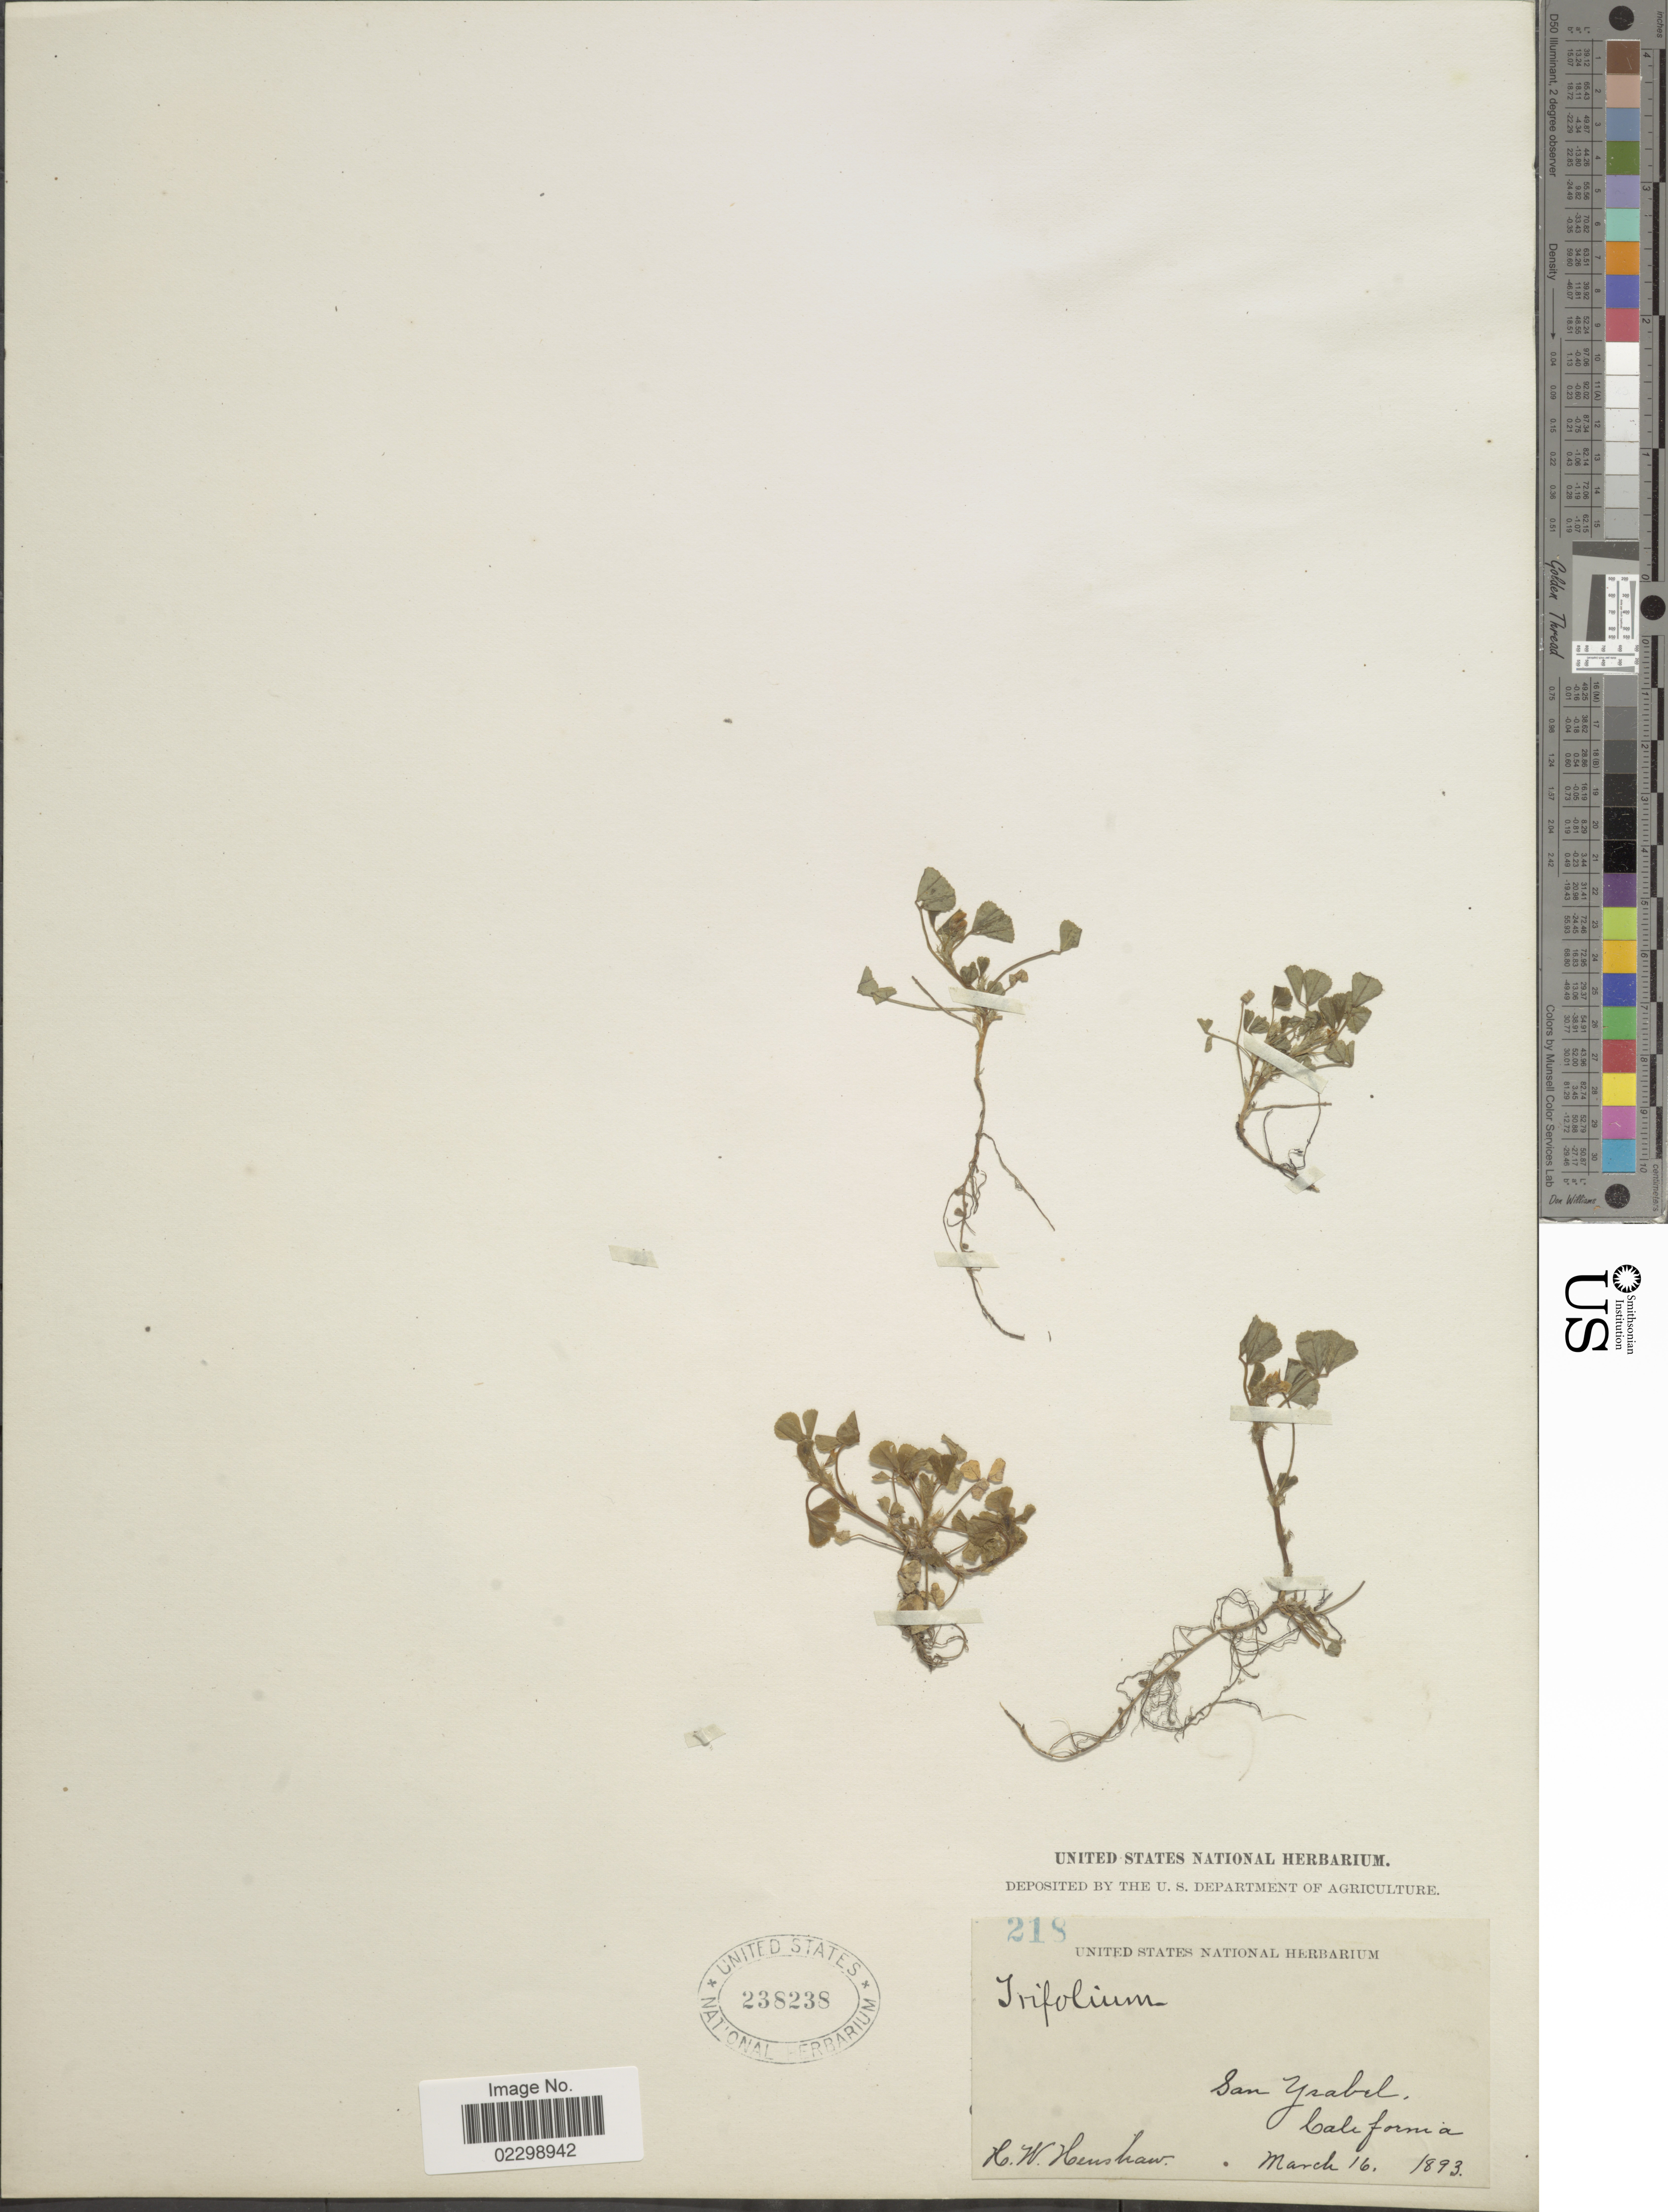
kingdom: Plantae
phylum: Tracheophyta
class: Magnoliopsida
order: Fabales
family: Fabaceae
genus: Trifolium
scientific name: Trifolium strictum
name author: L.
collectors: H. Henshaw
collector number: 218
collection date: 1893-03-16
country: United States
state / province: California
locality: San Ysabel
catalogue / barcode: US 238238